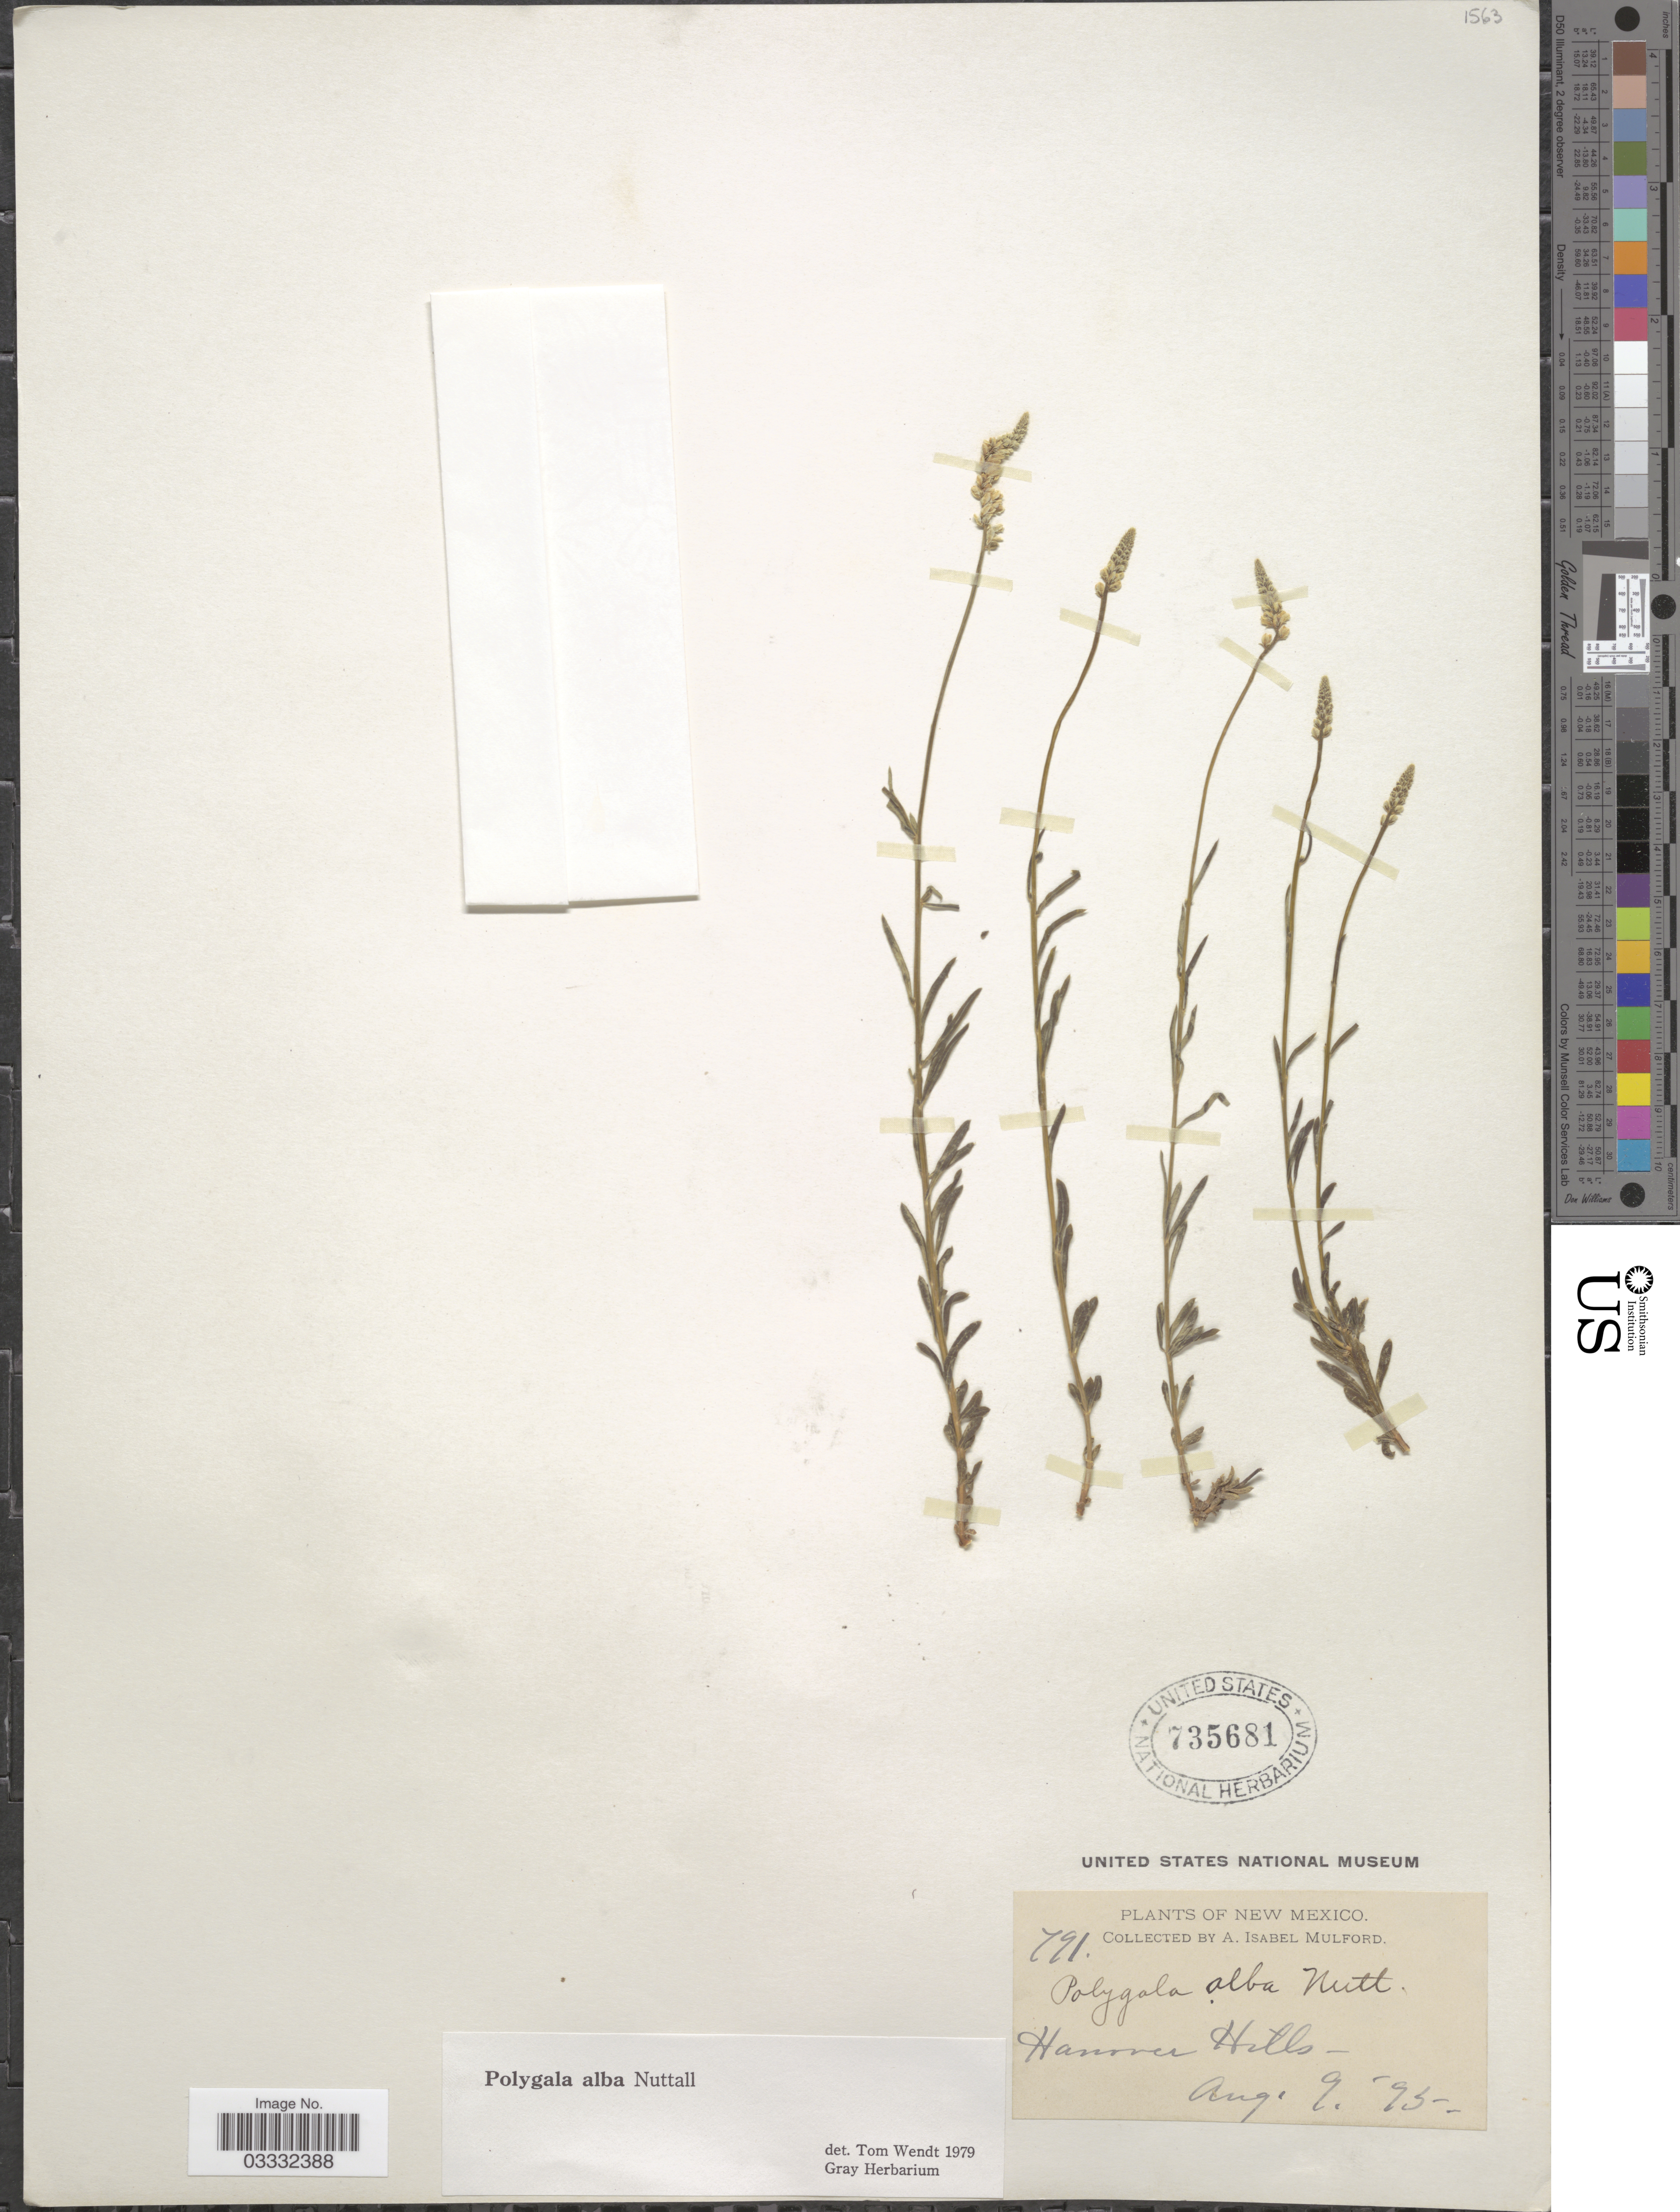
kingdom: Plantae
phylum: Tracheophyta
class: Magnoliopsida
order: Fabales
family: Polygalaceae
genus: Polygala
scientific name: Polygala alba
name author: Nutt.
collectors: A. Mulford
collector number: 791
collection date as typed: Transcribed d/m/y: 9/8/93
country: United States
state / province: New Mexico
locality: Hanover Hills.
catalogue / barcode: US 735681